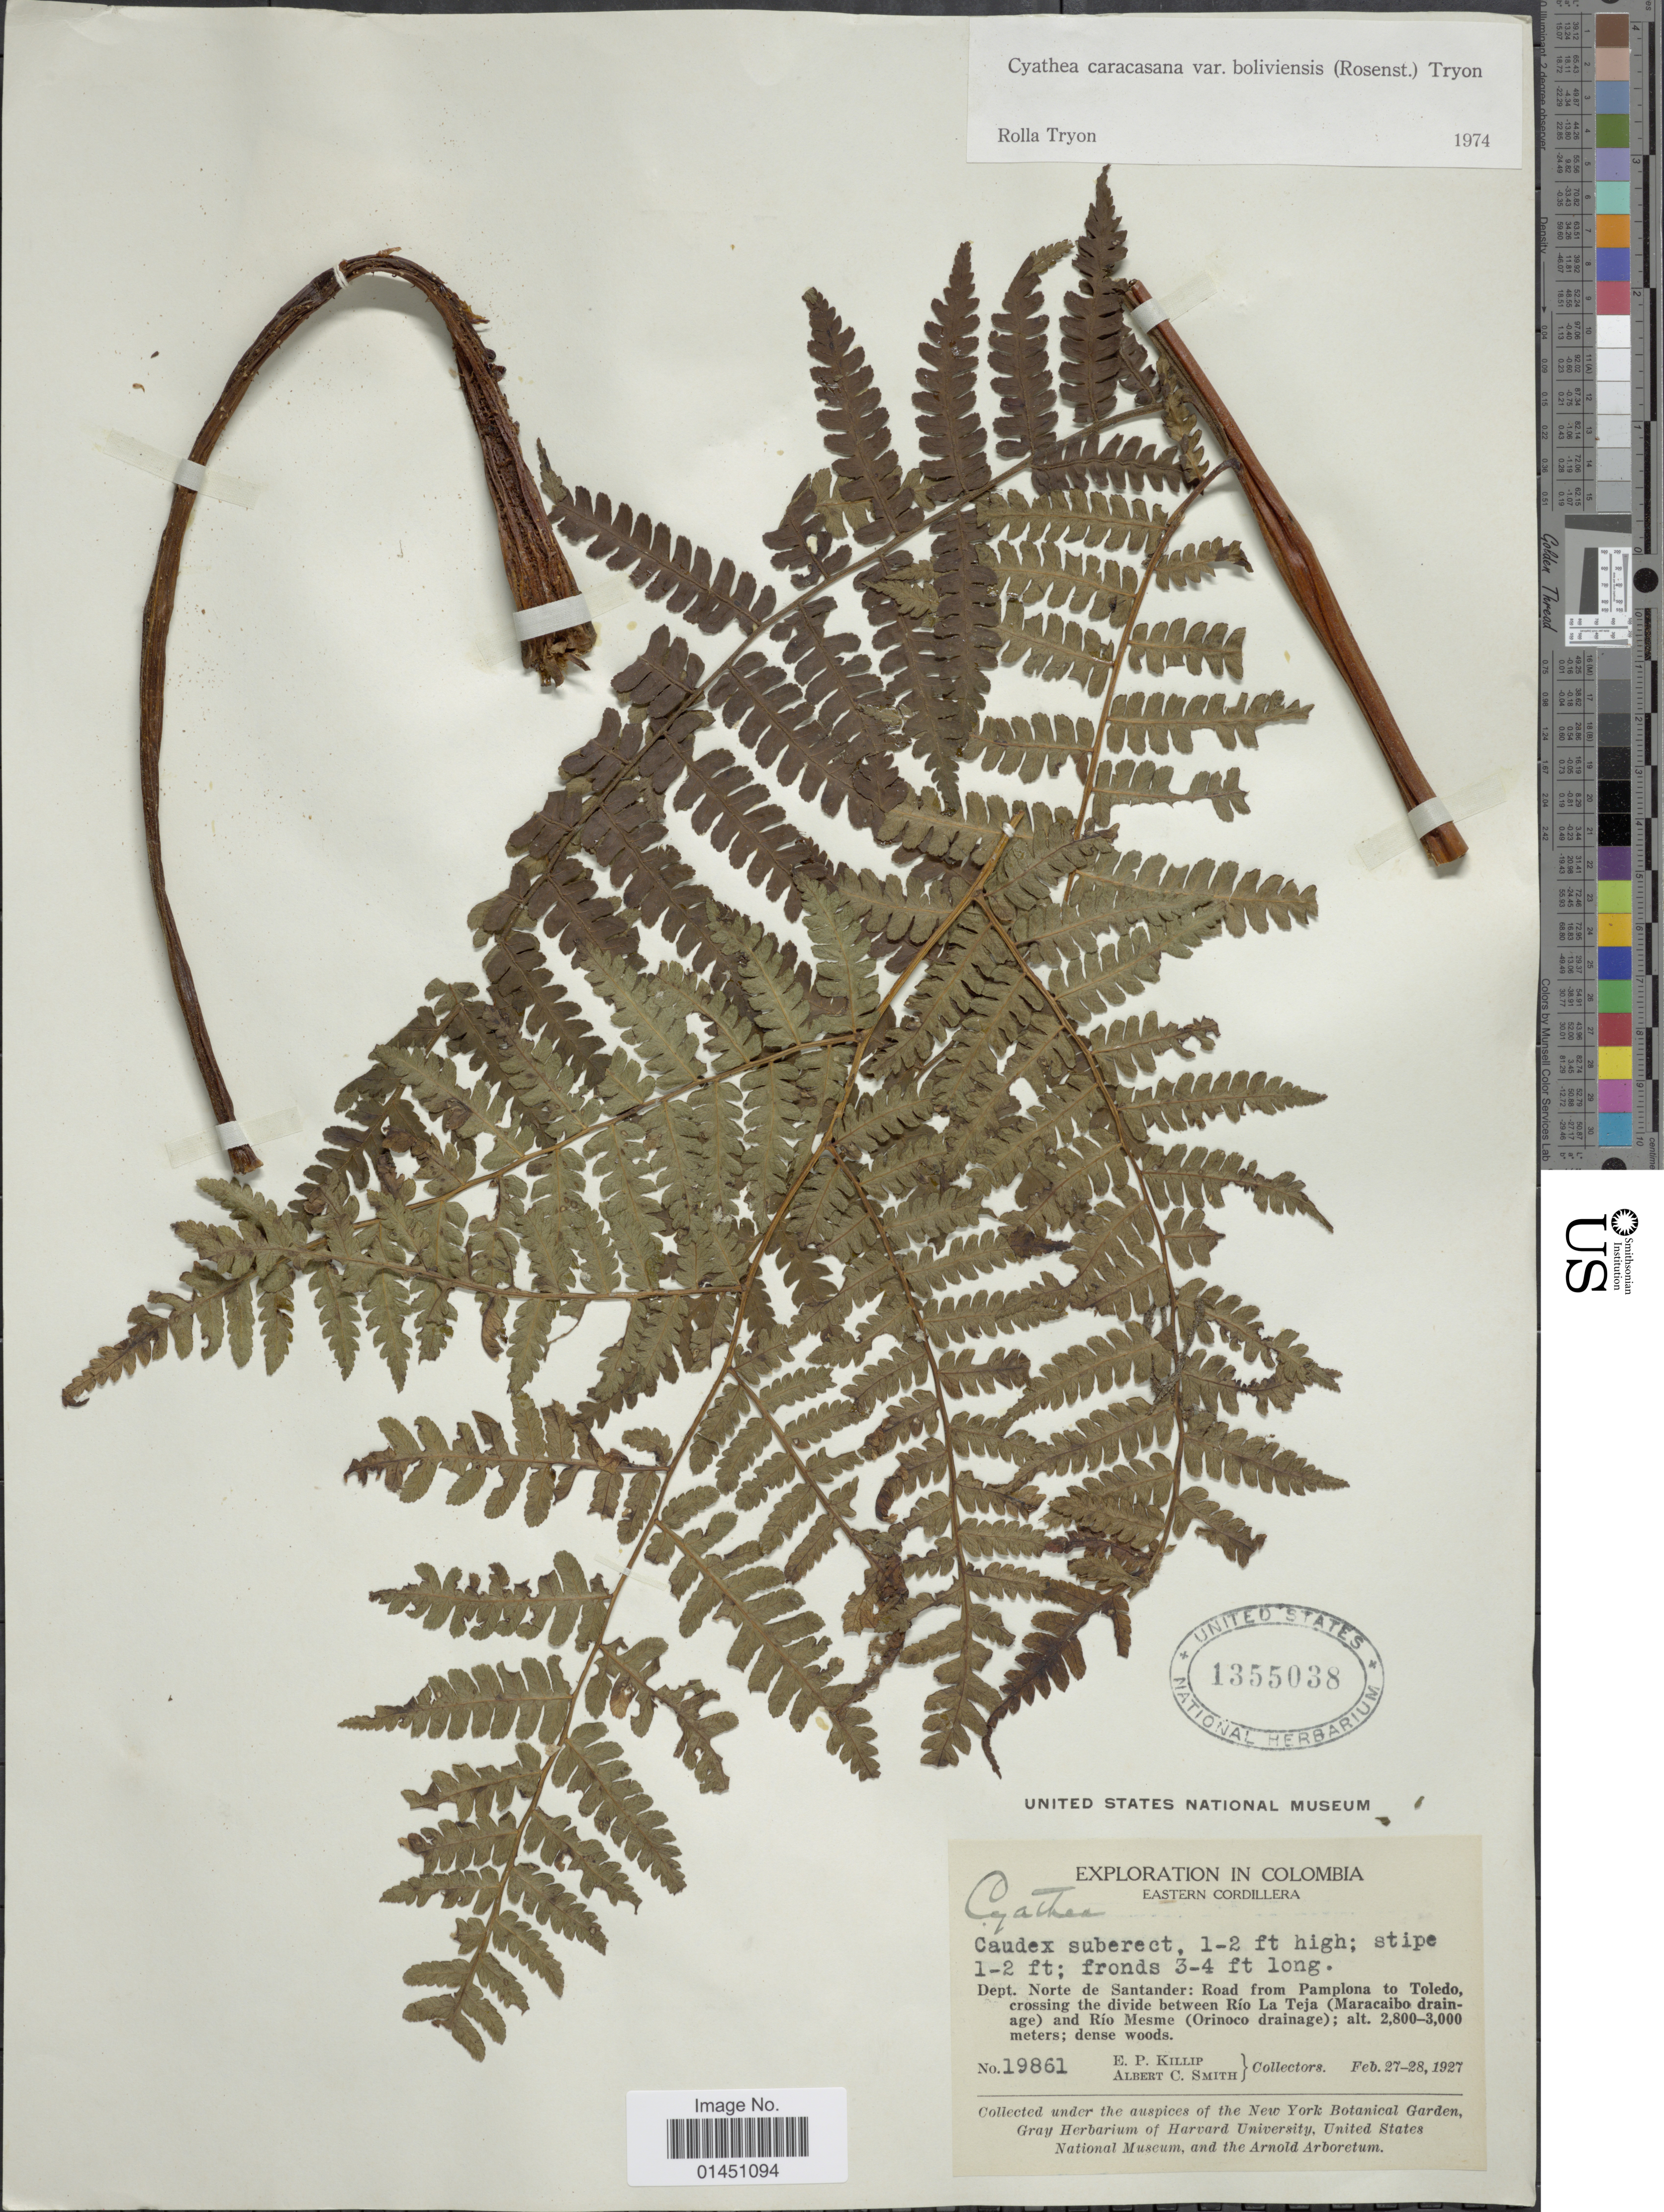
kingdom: Plantae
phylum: Tracheophyta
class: Polypodiopsida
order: Cyatheales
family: Cyatheaceae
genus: Cyathea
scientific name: Cyathea caracasana var. boliviensis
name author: (Rosenst.) R.M. Tryon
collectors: E. P. Killip & A. C. Smith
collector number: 19861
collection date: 1927-02-27/1927-02-28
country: Colombia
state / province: Norte de Santander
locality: Road from Pamplona to Toledo, crossing the divide between Rio La Teja (Maracaibo drainage) and Rio Mesme (Orinoco drainage)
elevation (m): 2800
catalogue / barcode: US 1355038